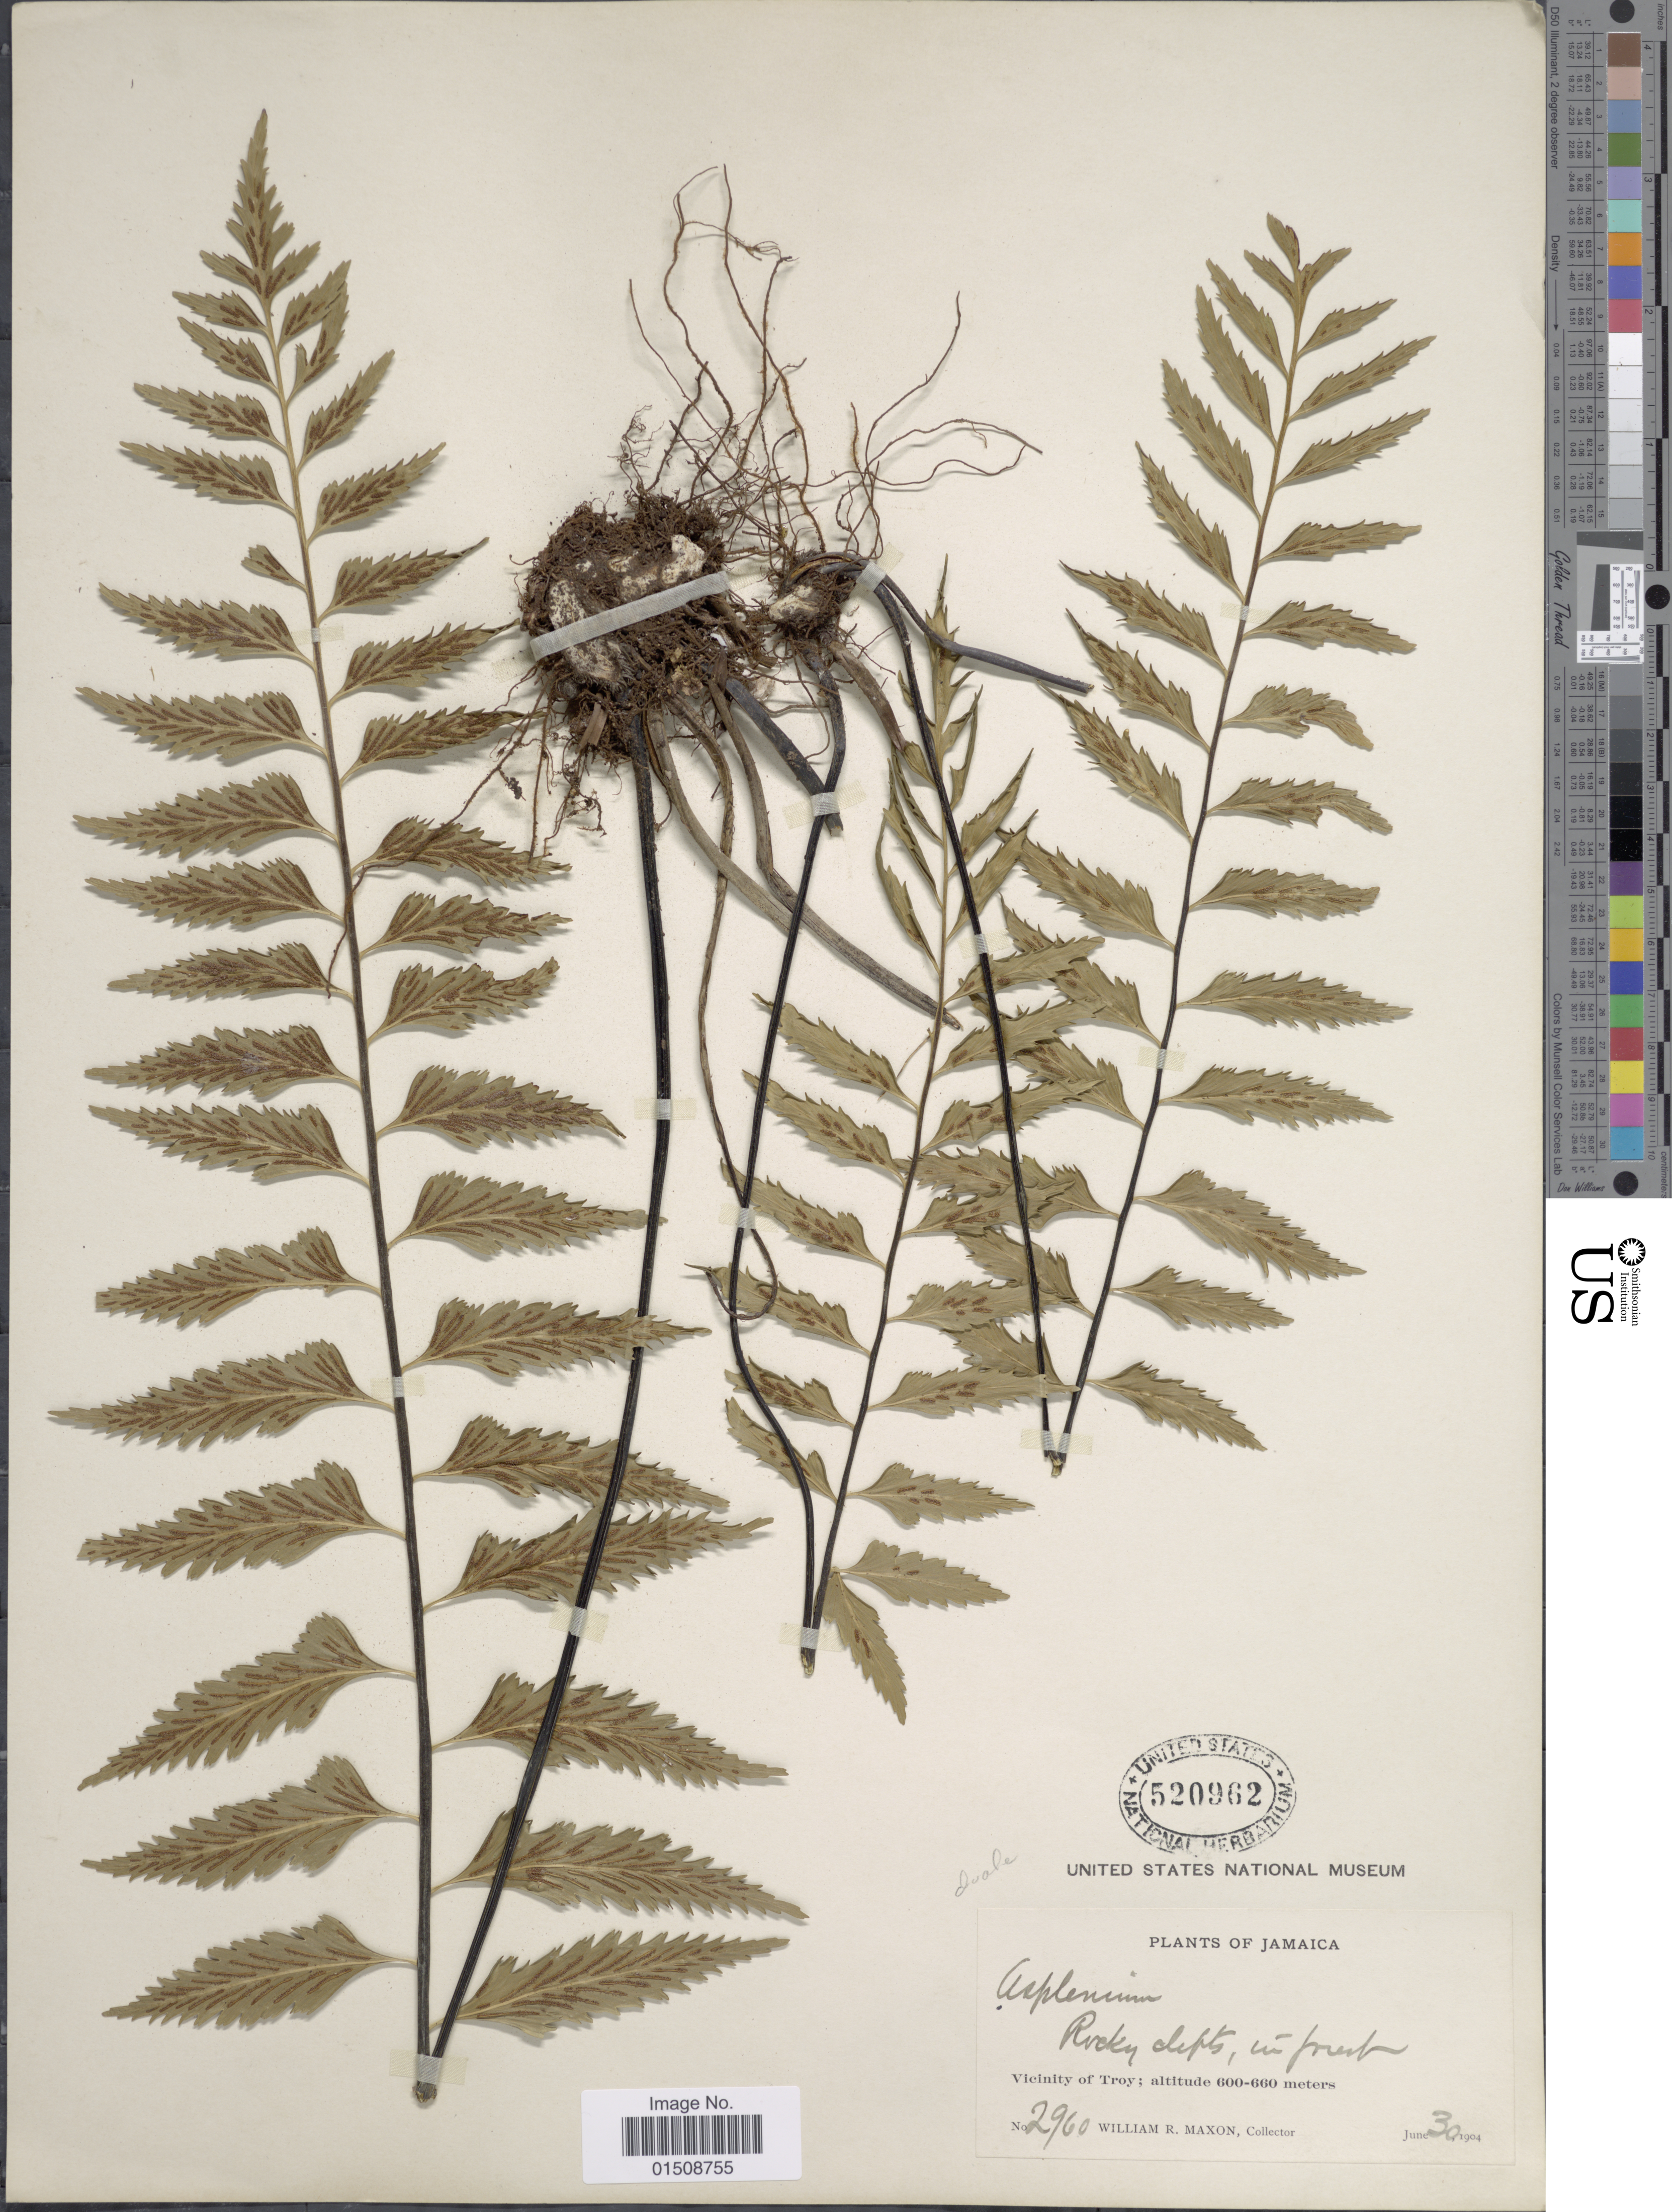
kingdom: Plantae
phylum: Tracheophyta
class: Polypodiopsida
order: Polypodiales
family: Aspleniaceae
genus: Asplenium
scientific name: Asplenium duale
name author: Jenman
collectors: W. R. Maxon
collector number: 2960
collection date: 1904-06-30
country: Jamaica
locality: Vicinity of Troy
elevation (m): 600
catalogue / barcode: US 520962